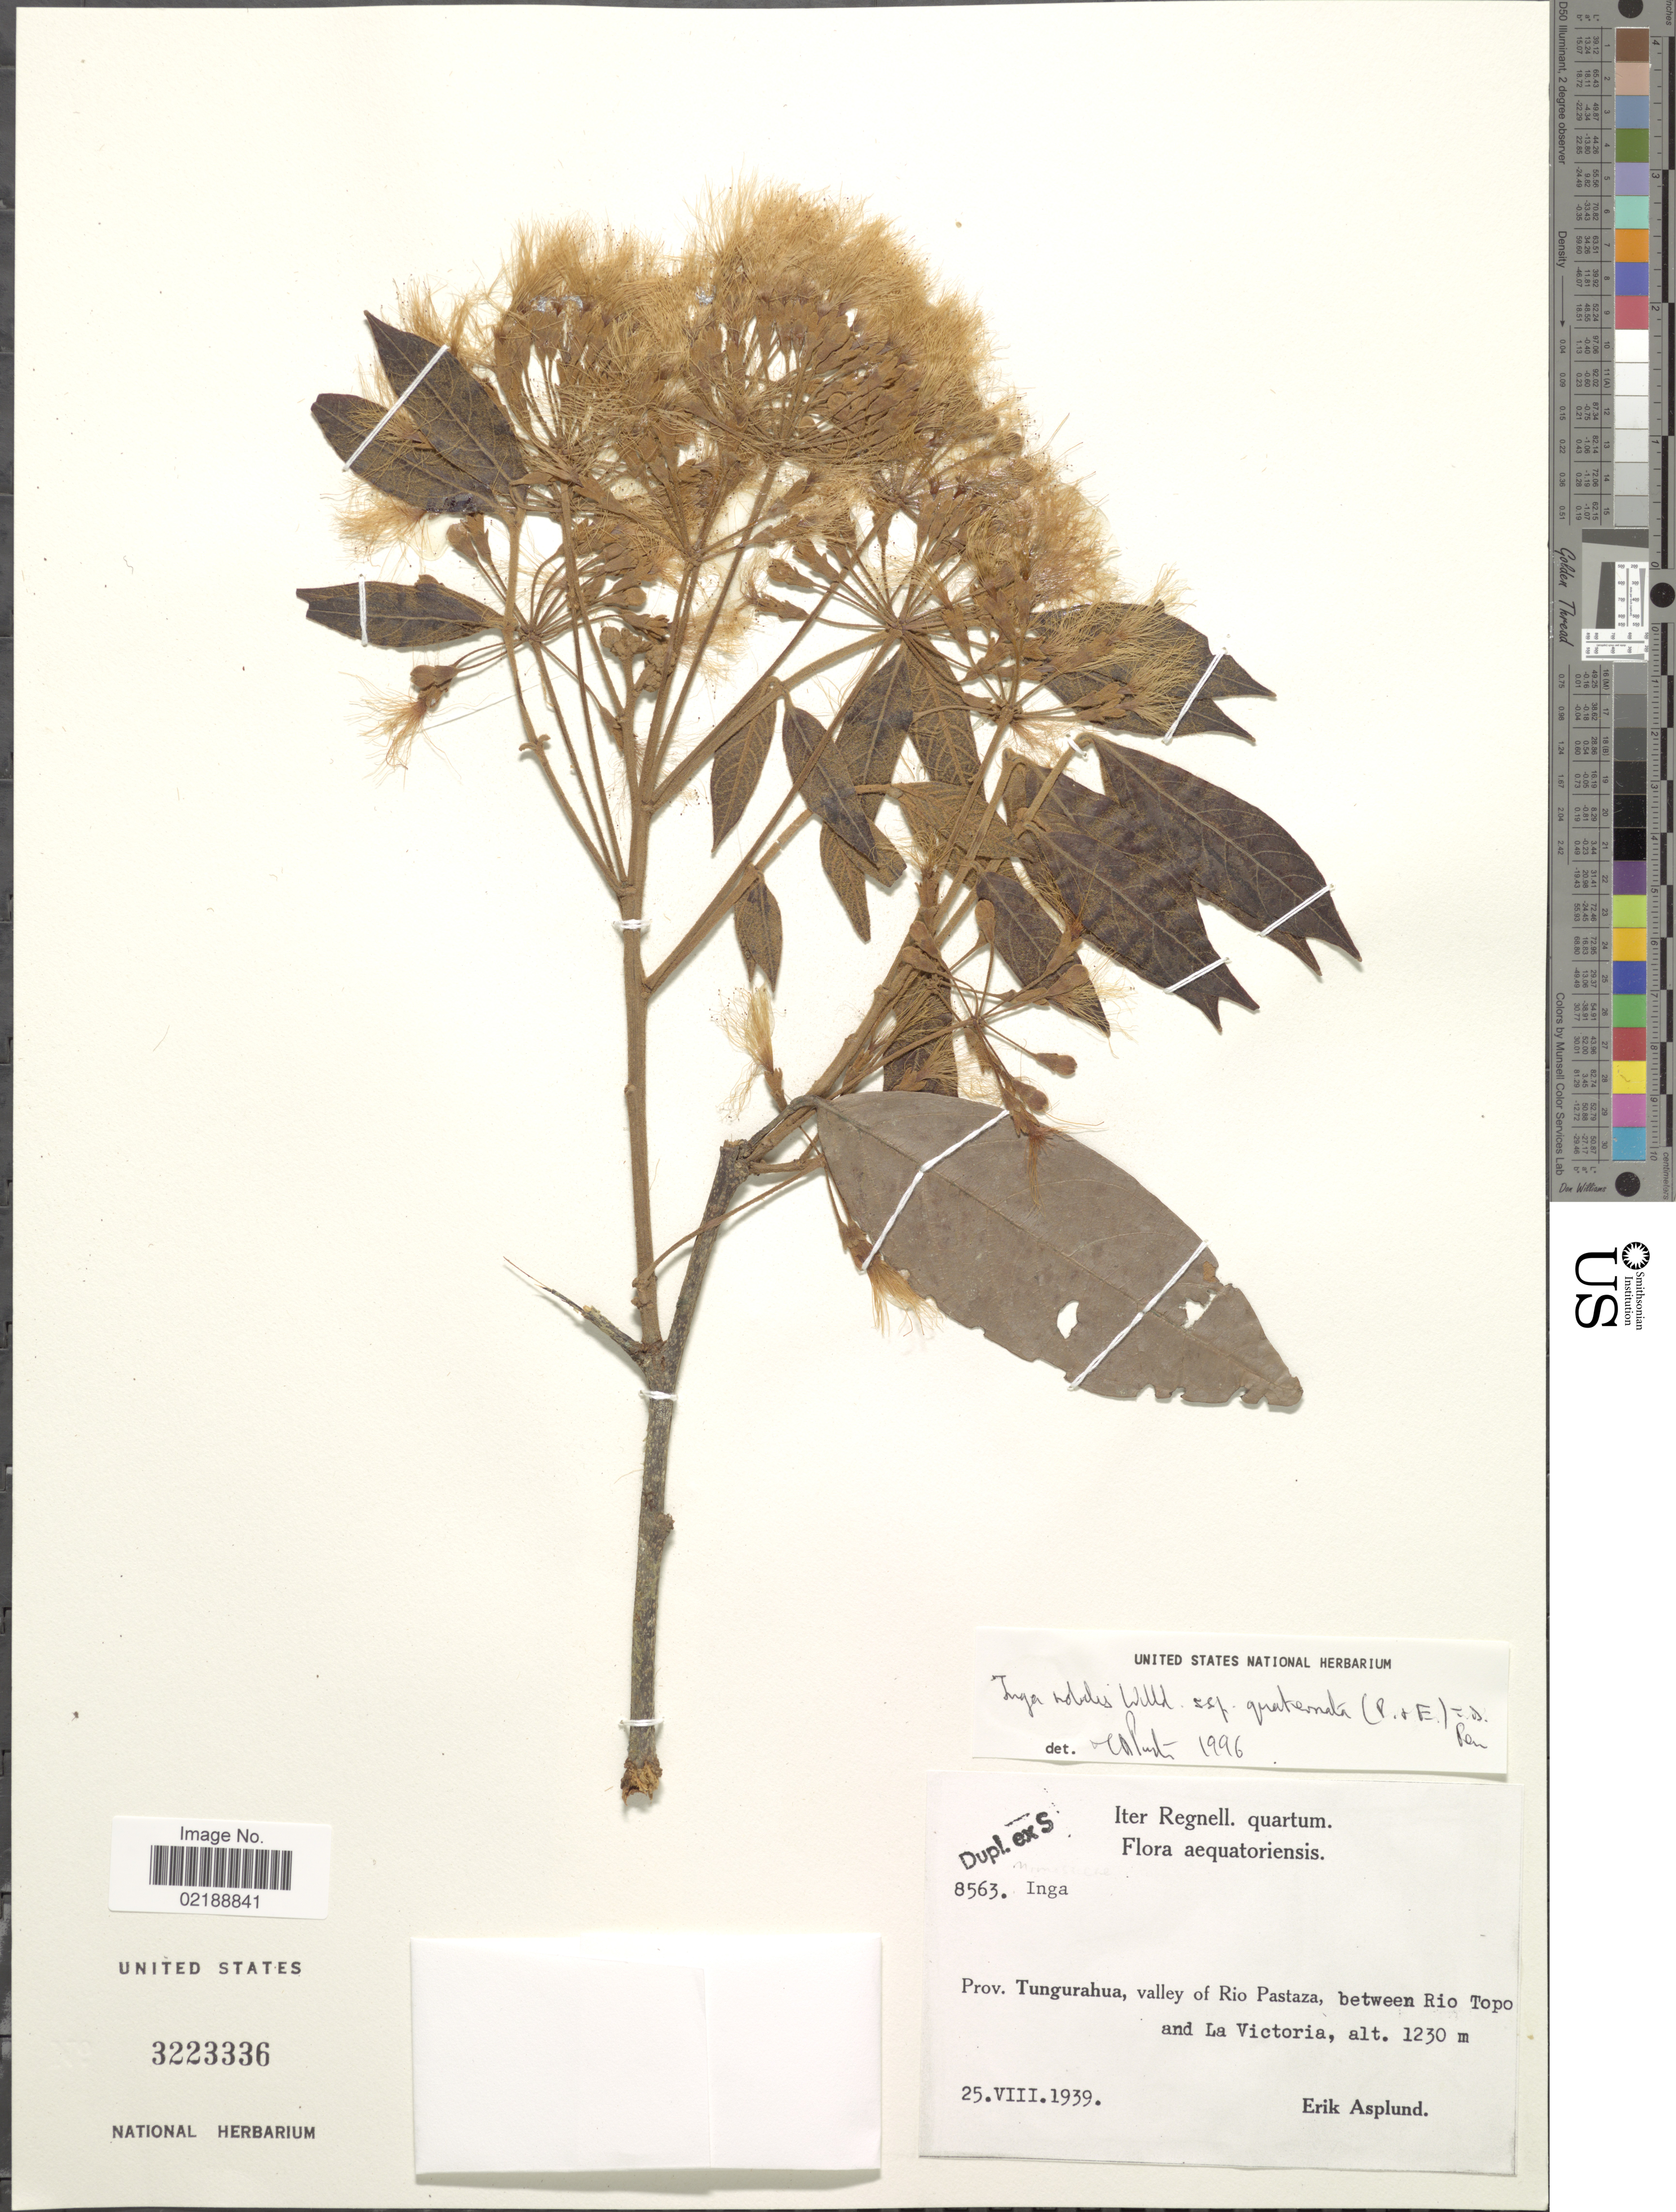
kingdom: Plantae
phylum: Tracheophyta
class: Magnoliopsida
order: Fabales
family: Fabaceae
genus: Inga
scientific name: Inga nobilis subsp. quaternata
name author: (Poepp. & Endl.) T.D. Penn.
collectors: E. Asplund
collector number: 8563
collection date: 1939-08-25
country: Ecuador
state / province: Tungurahua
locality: Valley of Rio Pastaza, between Rio Topo and La Victoria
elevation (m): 1230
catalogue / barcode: US 3223336